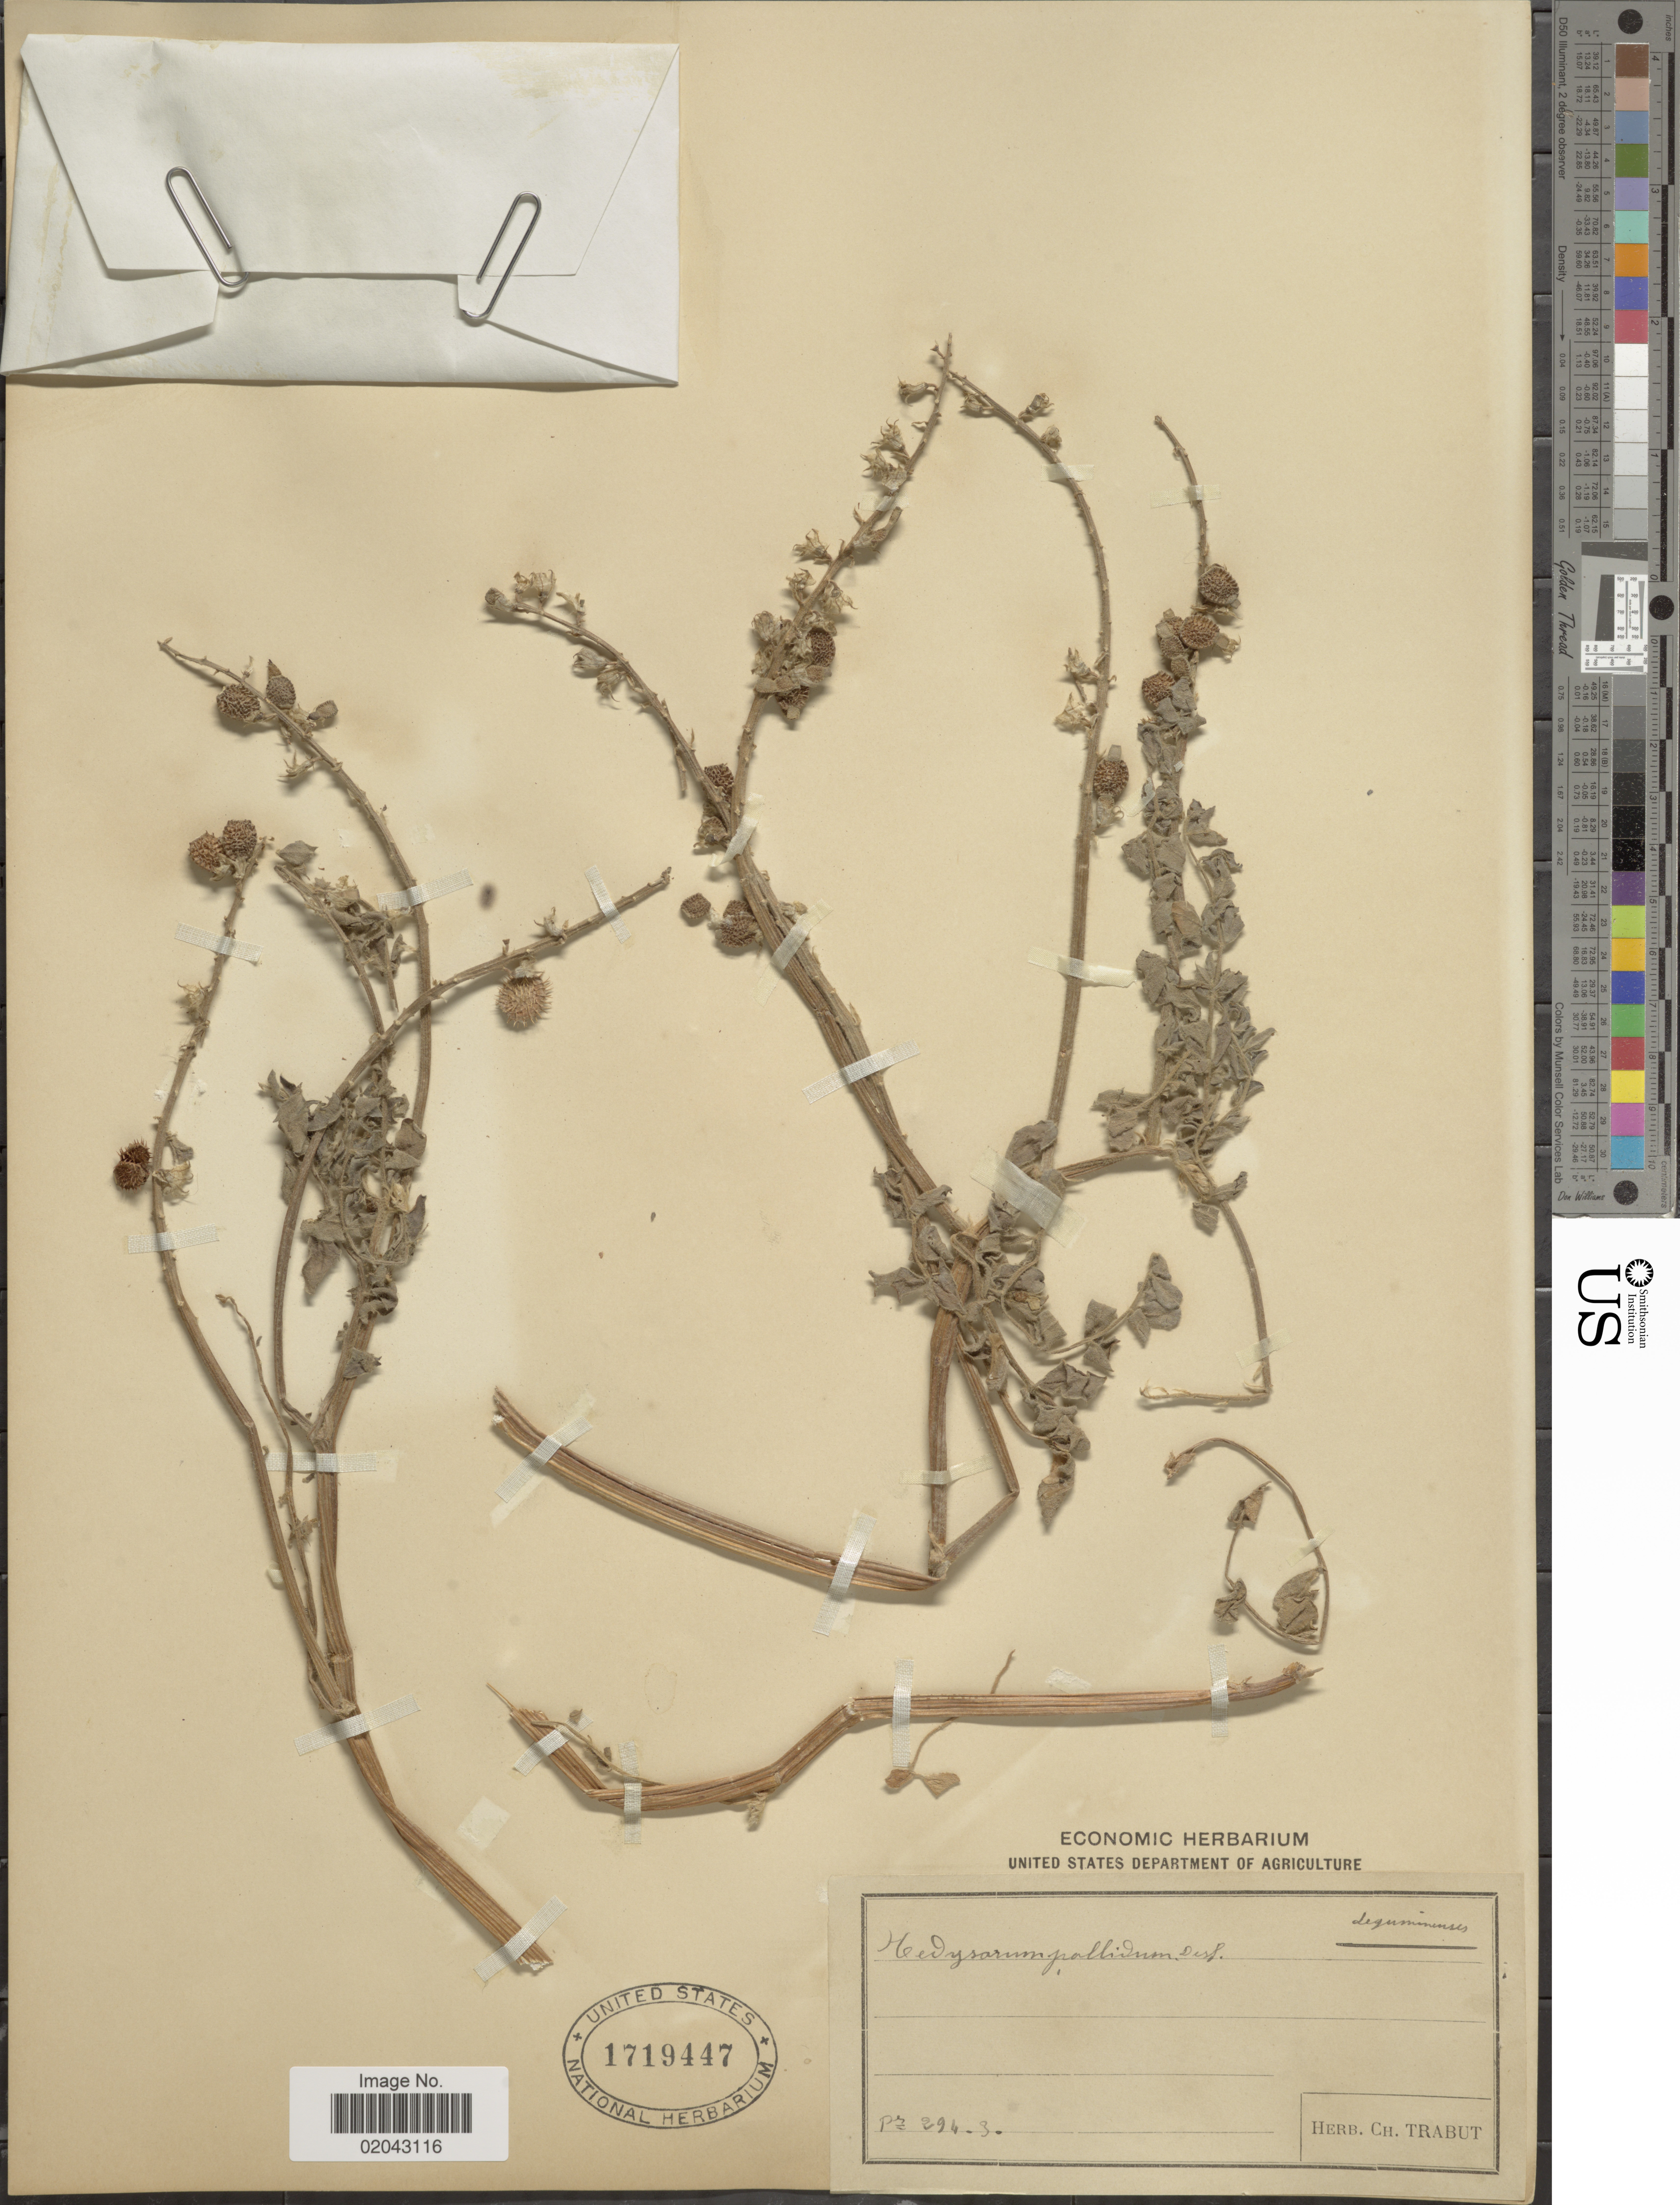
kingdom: Plantae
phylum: Tracheophyta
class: Magnoliopsida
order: Fabales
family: Fabaceae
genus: Sulla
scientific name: Sulla pallida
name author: (Desf.) B.H.Choi & H. Ohashi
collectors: Ex herb. Ch. Trabut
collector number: Pr.294-3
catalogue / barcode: US 1719447